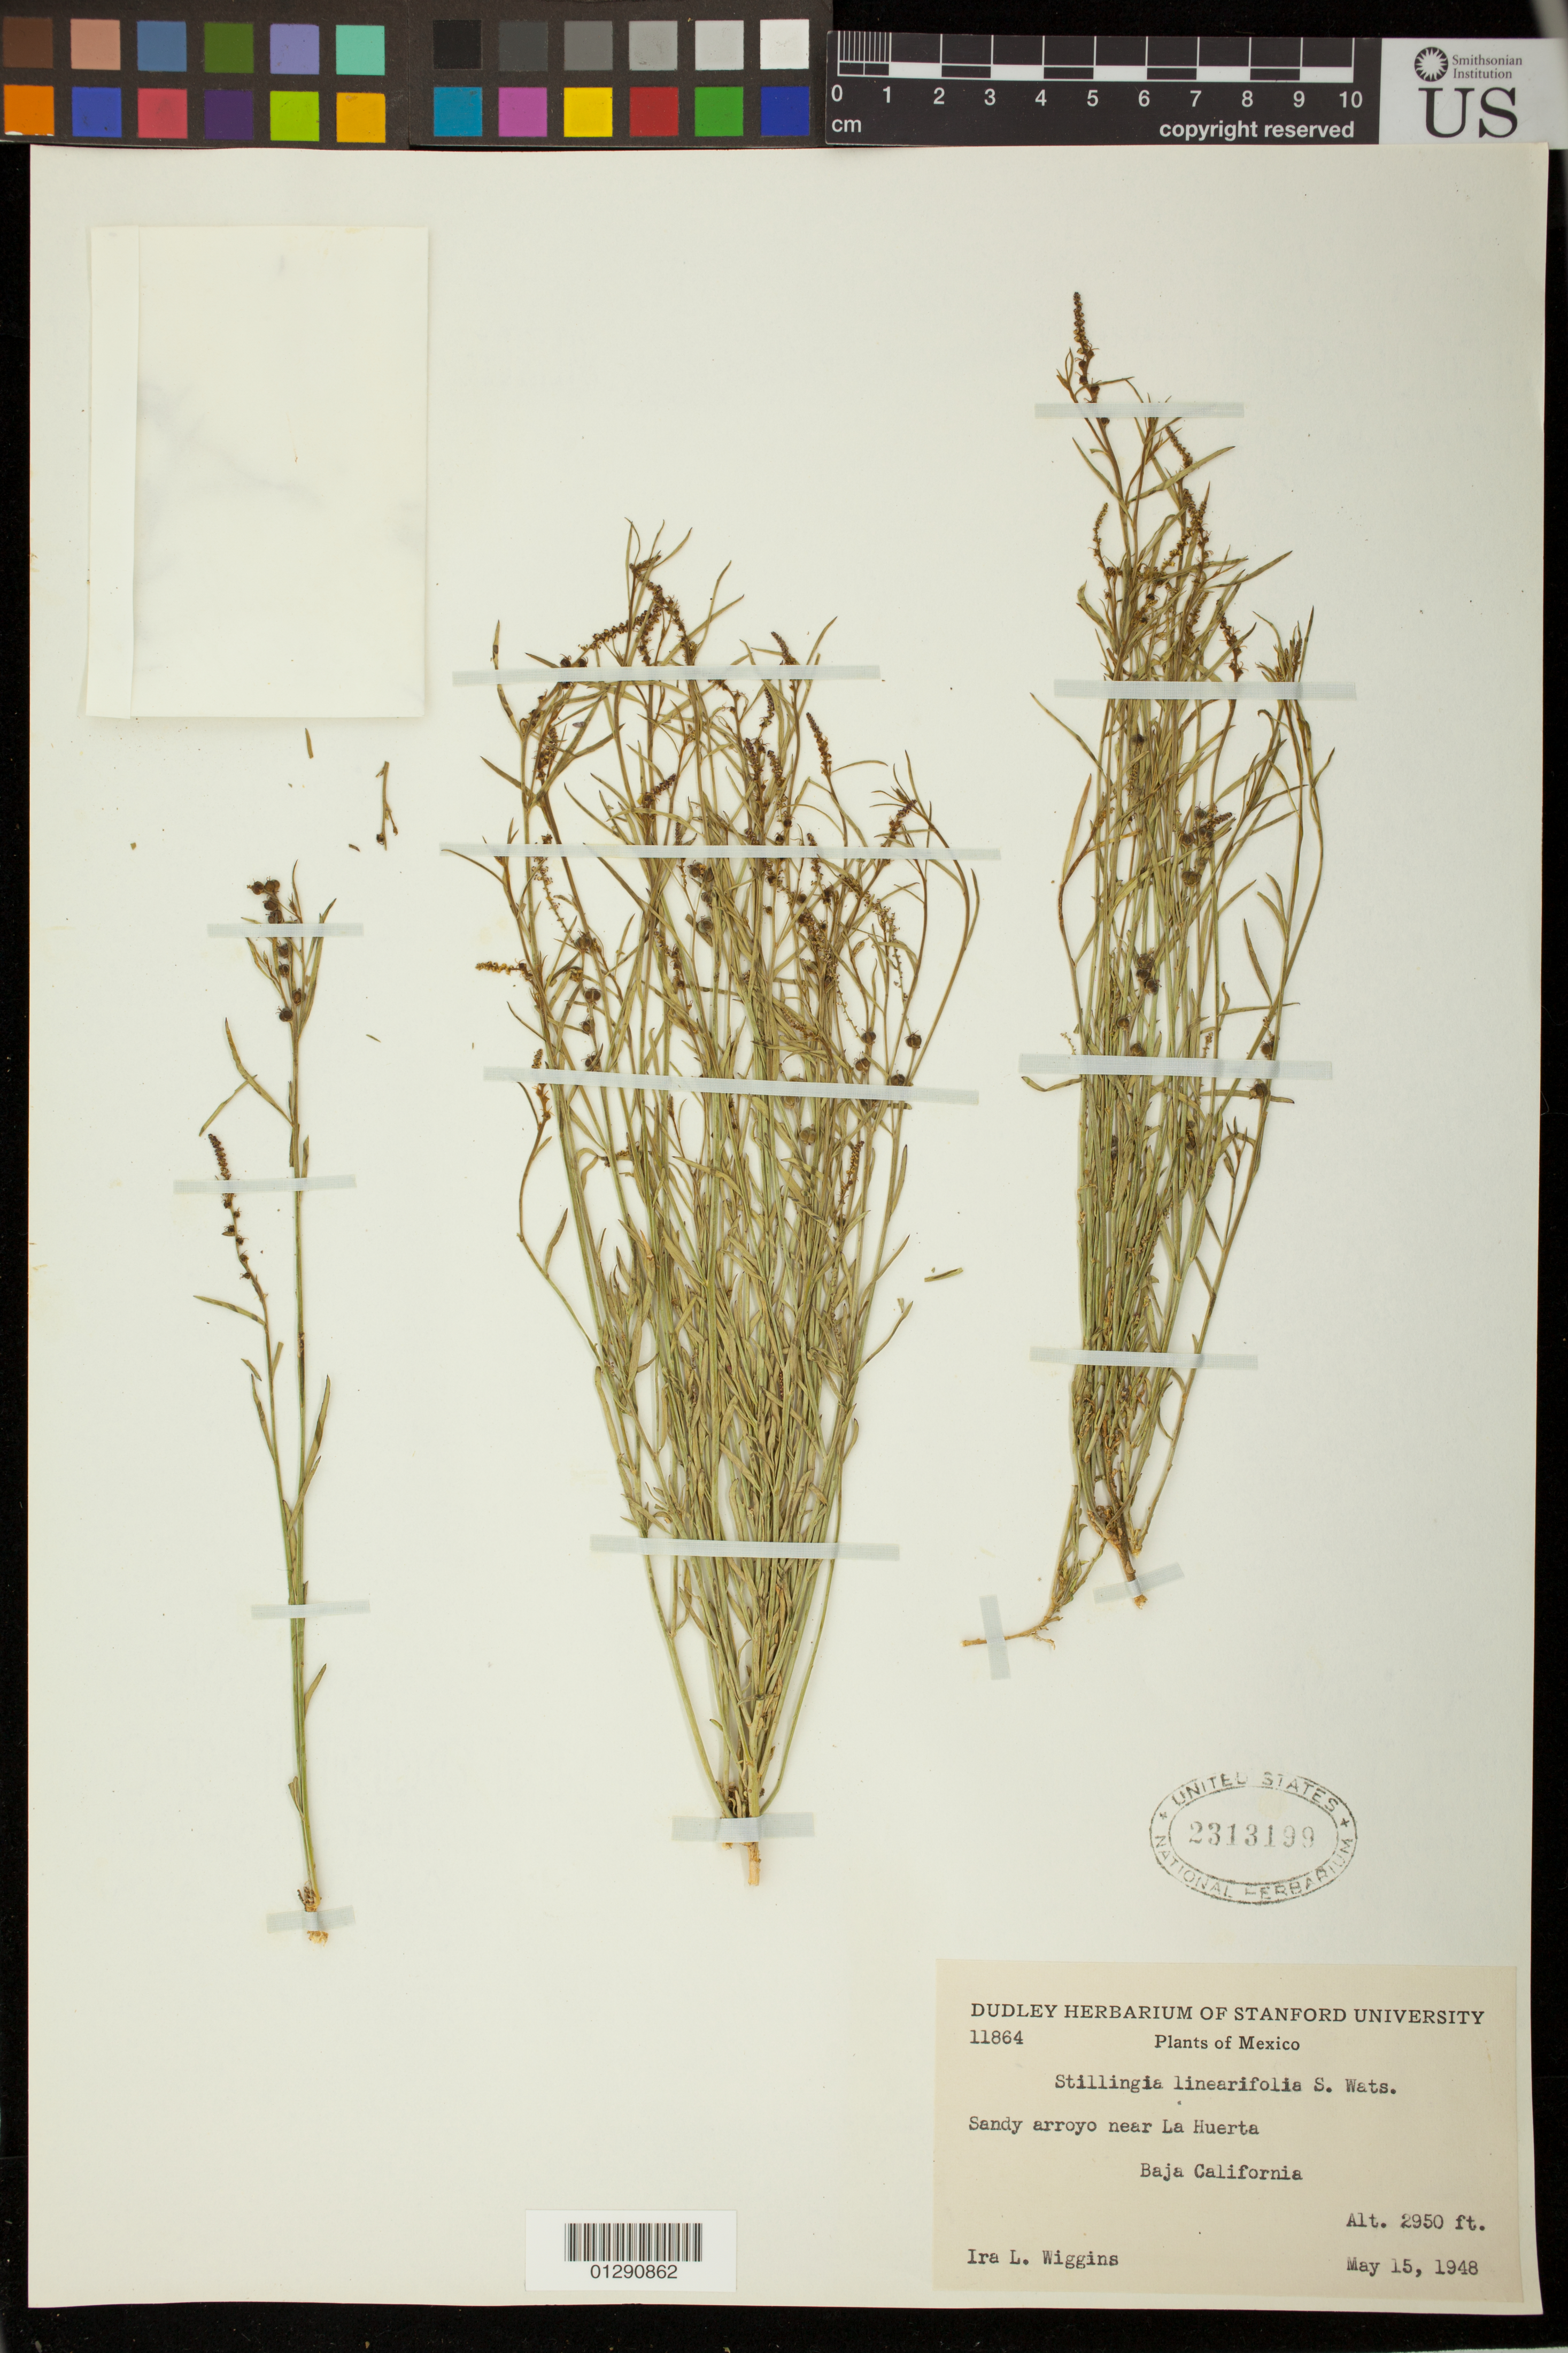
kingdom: Plantae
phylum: Tracheophyta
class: Magnoliopsida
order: Malpighiales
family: Euphorbiaceae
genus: Stillingia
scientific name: Stillingia linearifolia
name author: S. Watson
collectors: I. L. Wiggins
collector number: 11864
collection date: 1948-05-15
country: Mexico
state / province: Baja California Norte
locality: Near La Huerta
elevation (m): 899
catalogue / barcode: US 2313199